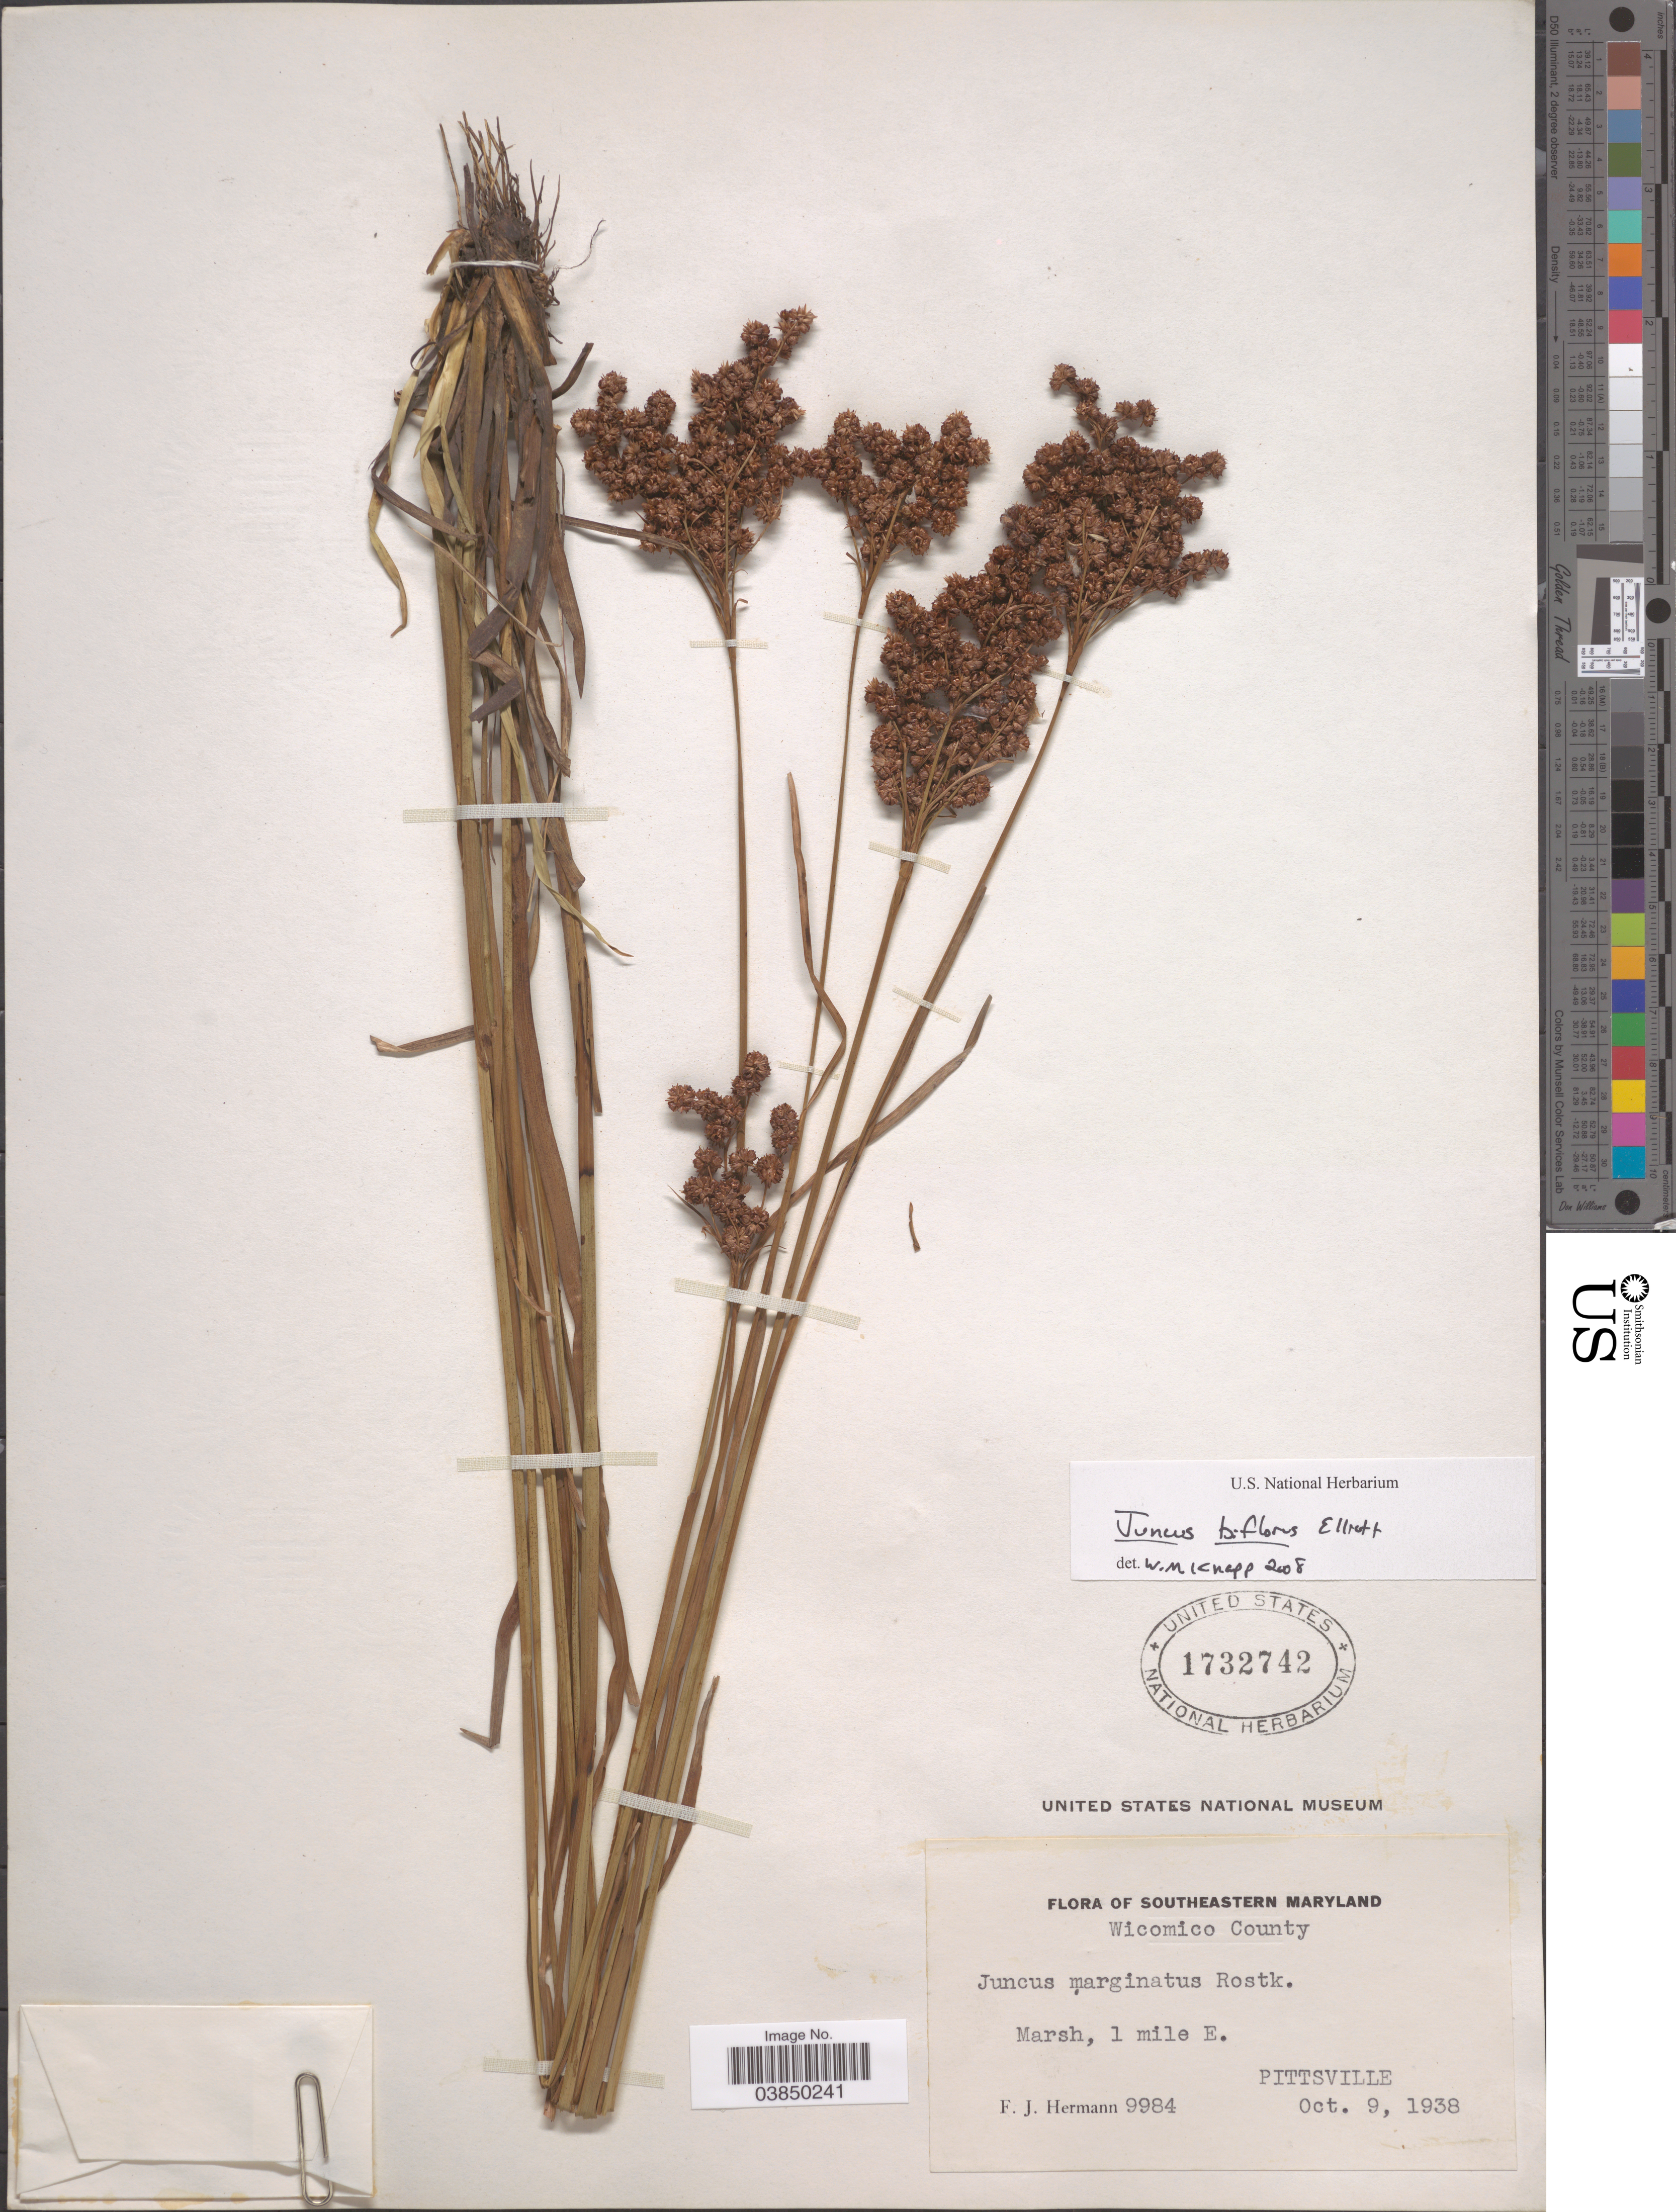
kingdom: Plantae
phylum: Tracheophyta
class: Liliopsida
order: Poales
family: Juncaceae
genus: Juncus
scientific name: Juncus biflorus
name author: Ell.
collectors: F. J. Hermann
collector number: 9984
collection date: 1938-10-09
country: United States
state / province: Maryland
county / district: Wicomico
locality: Southeastern Maryland. Wicomico County. 1 mile E. Pittsville.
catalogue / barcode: US 1732742